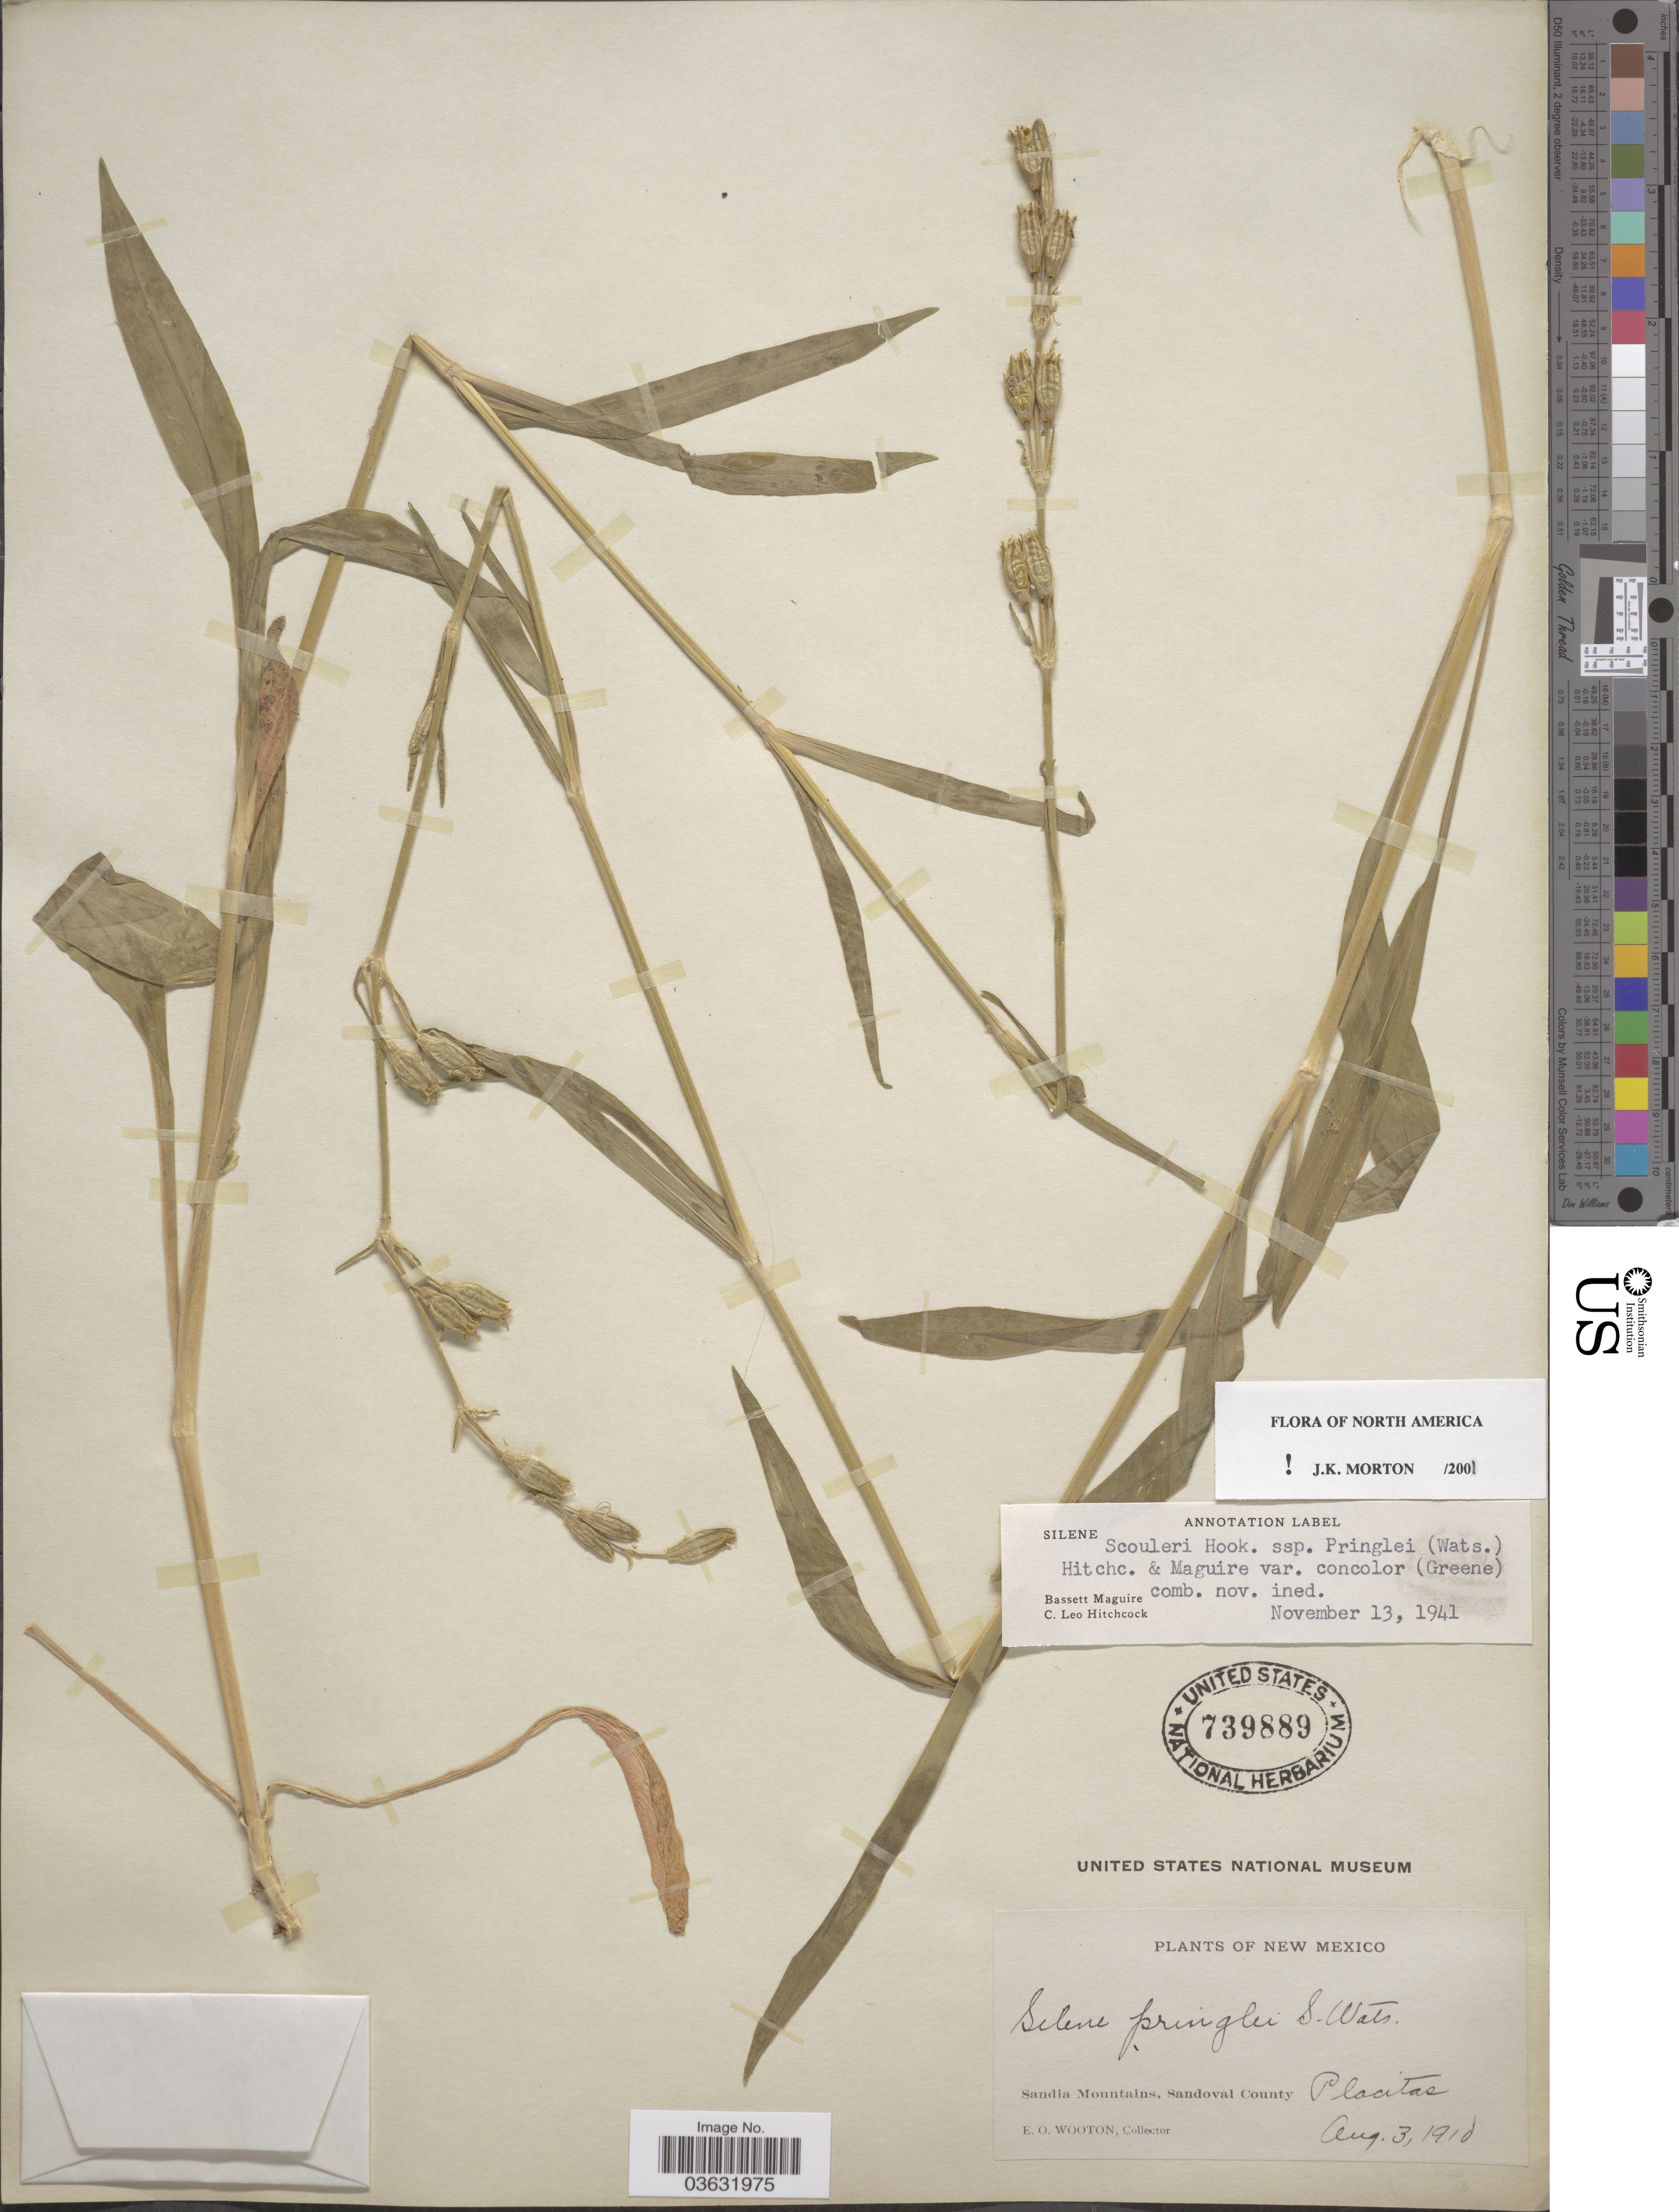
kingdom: Plantae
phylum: Tracheophyta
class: Magnoliopsida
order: Caryophyllales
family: Caryophyllaceae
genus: Silene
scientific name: Silene scouleri var. concolor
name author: (Greene) C.L. Hitchc. & Maguire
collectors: E. O. Wooton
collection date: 1910-08-03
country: United States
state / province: New Mexico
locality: Sandia Mountains, Sandoval County. Placitas.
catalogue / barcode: US 739889